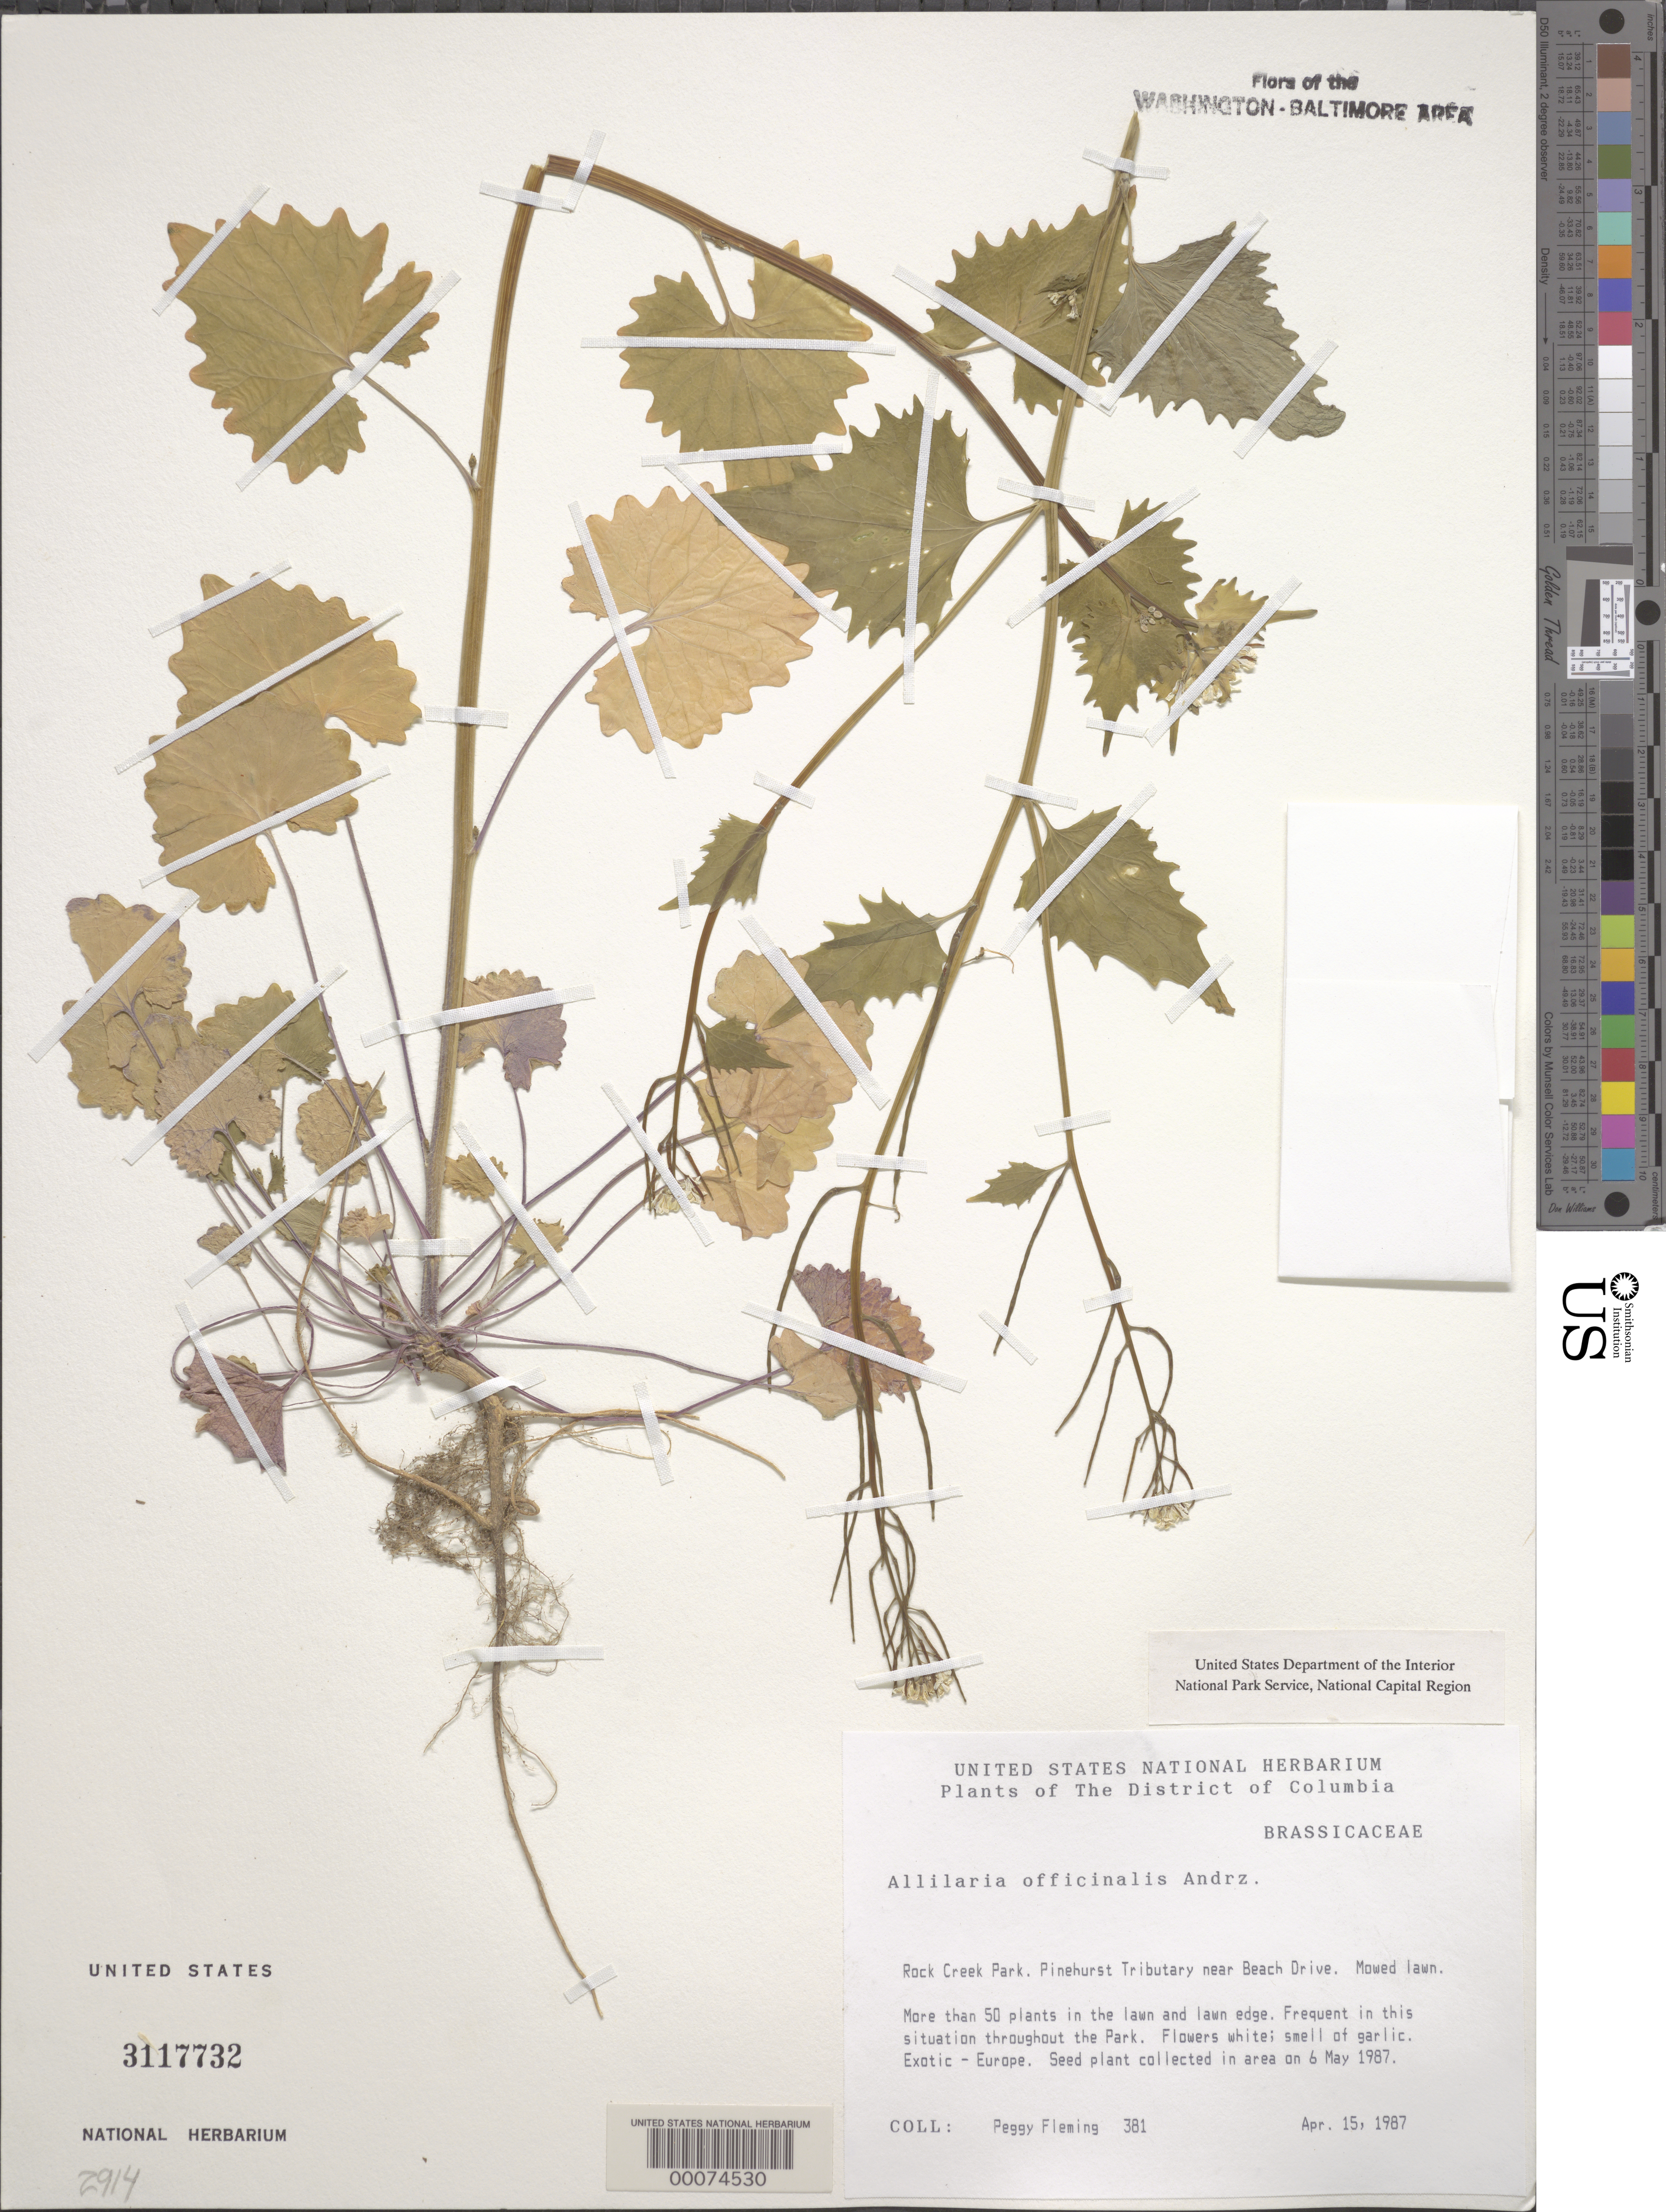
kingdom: Plantae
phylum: Tracheophyta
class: Magnoliopsida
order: Brassicales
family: Brassicaceae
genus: Alliaria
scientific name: Alliaria petiolata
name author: (M. Bieb.) Cavara & Grande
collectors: P. Fleming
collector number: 381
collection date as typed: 15 Apr 1987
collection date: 1987-04-15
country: United States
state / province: District of Columbia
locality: Rock Creek Park. Pinehurst Tributary near Beach Drive. Rock Creek Park & vicinity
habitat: Mowed lawn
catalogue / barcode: US 3117732